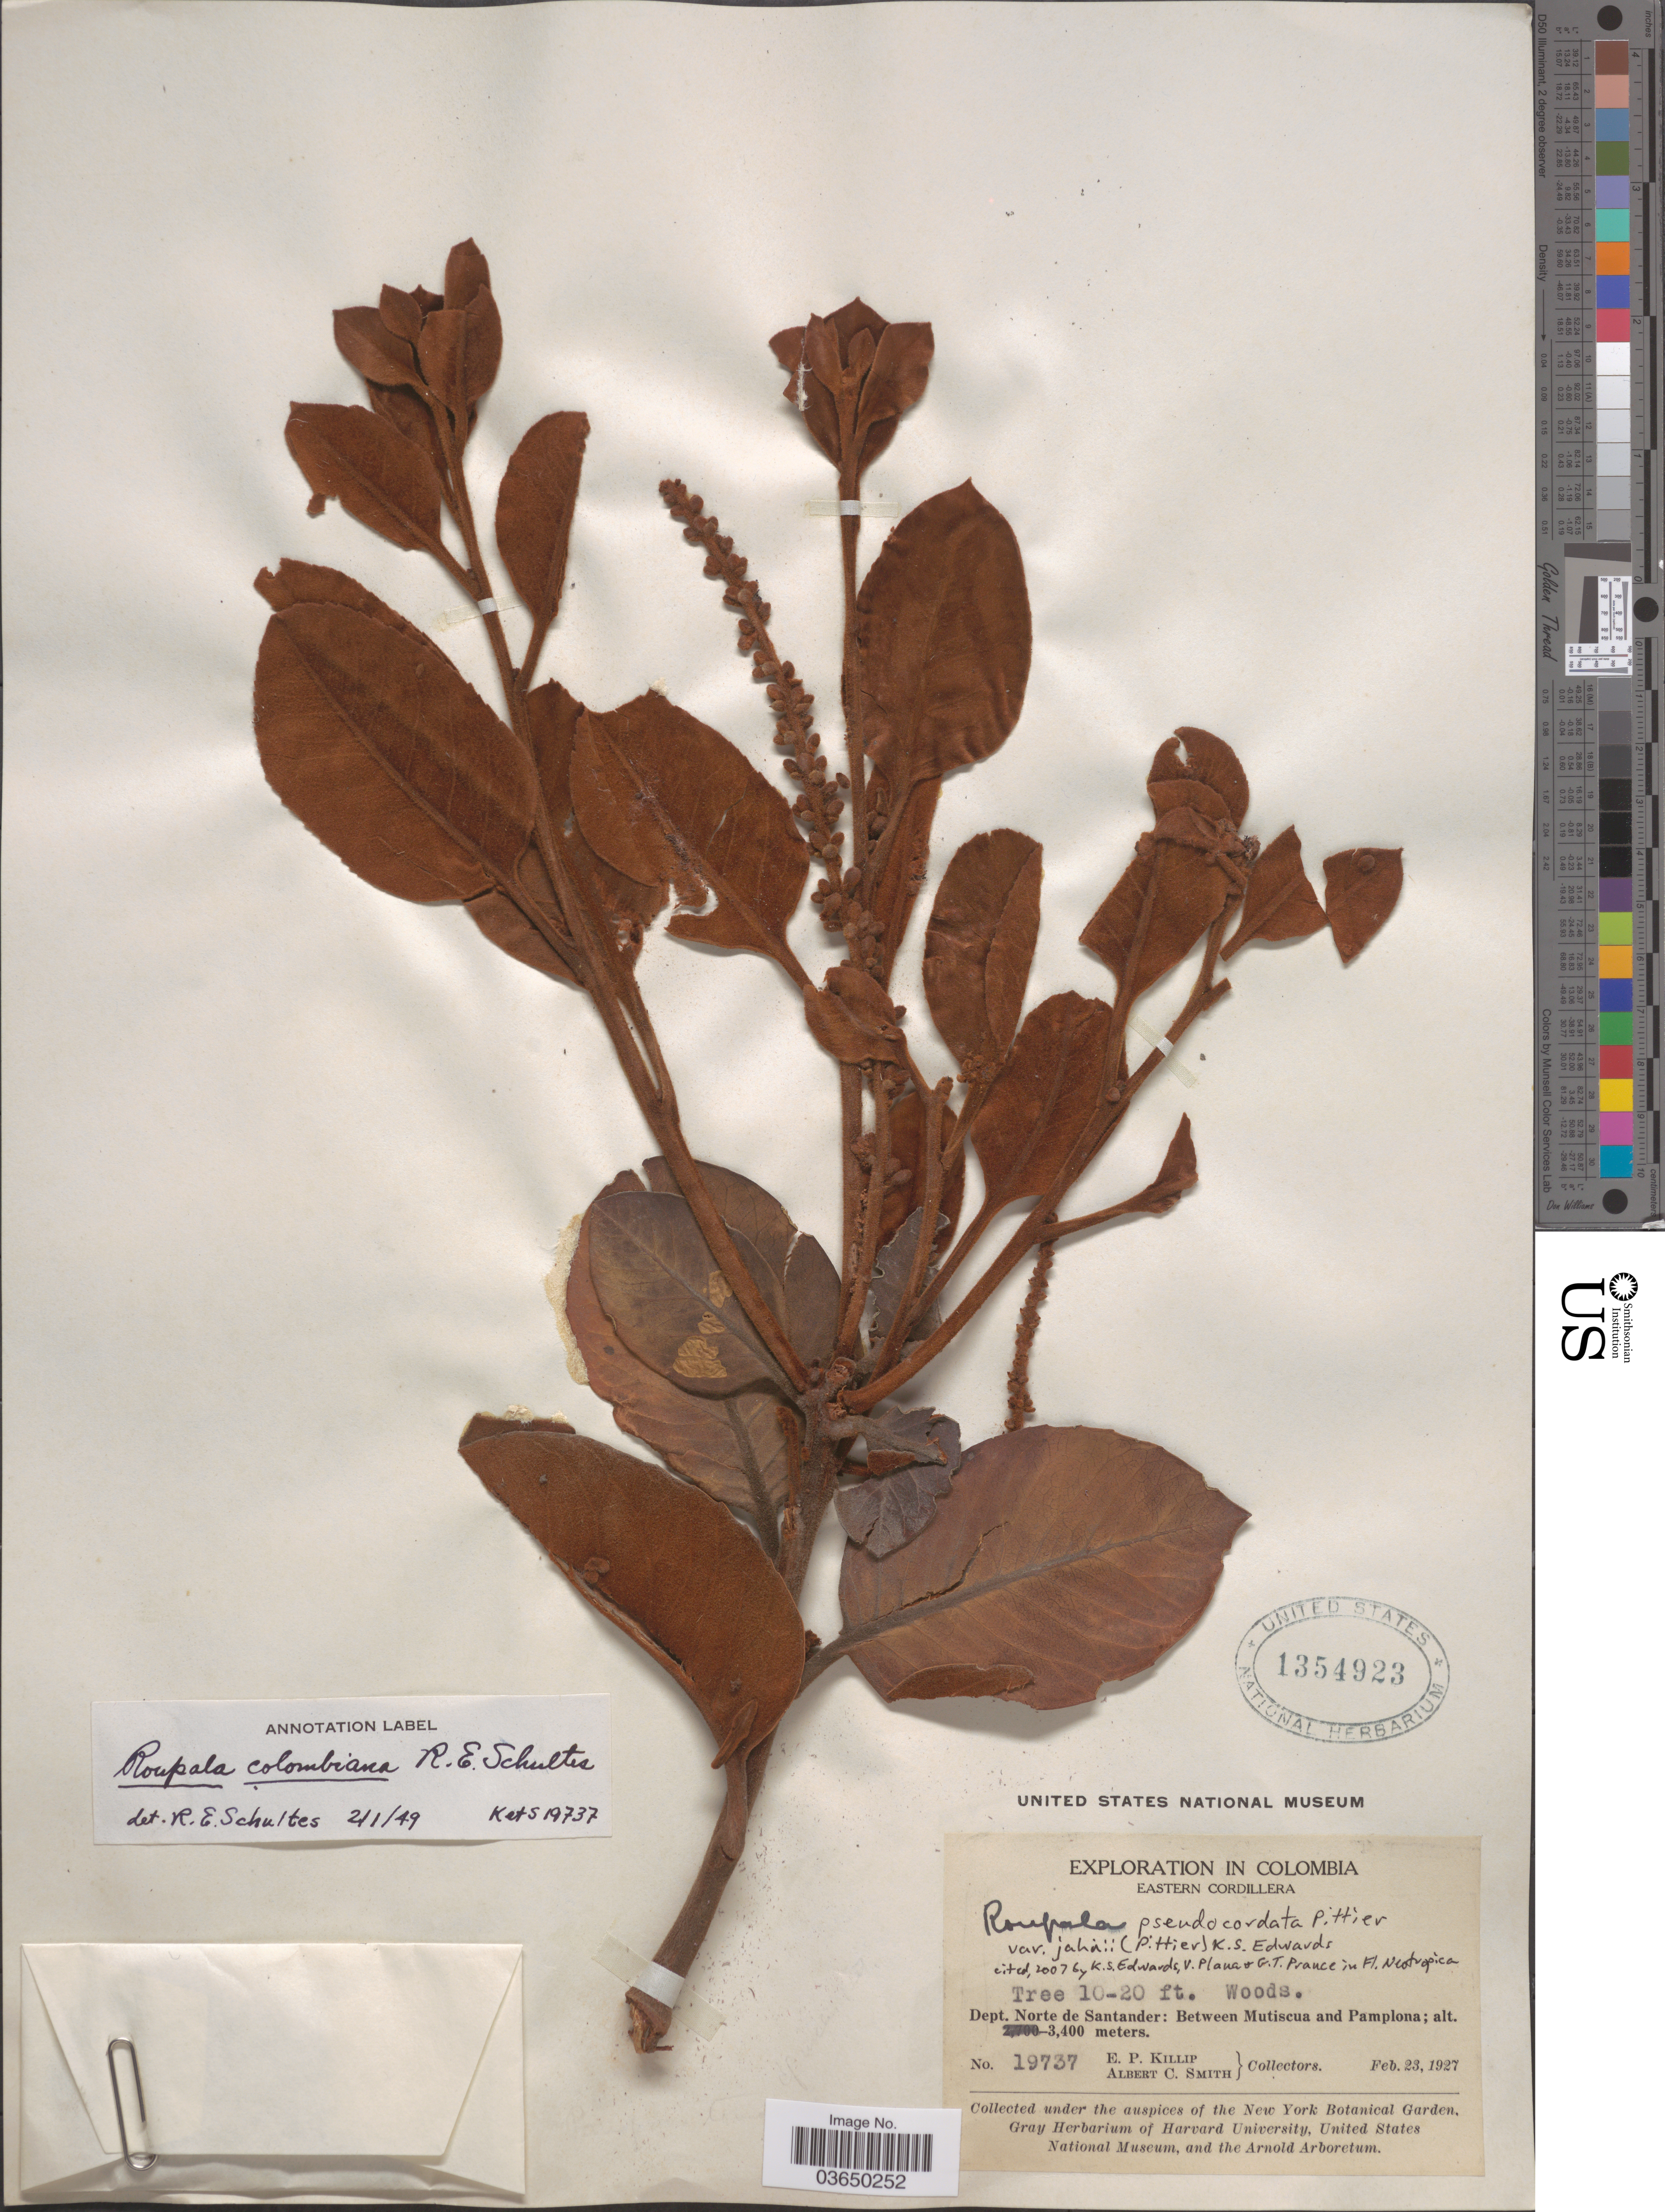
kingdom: Plantae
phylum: Tracheophyta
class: Magnoliopsida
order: Proteales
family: Proteaceae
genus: Roupala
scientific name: Roupala pseudocordata var. jahnii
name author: (Pittier) K.S. Edwards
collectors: E. P. Killip & A. C. Smith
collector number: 19737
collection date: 1927-02-23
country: Colombia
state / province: Norte de Santander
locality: Eastern Cordillera. Dept. Norte de Santander: Between Mutiscua and Pamplona.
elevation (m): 3400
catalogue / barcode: US 1354923